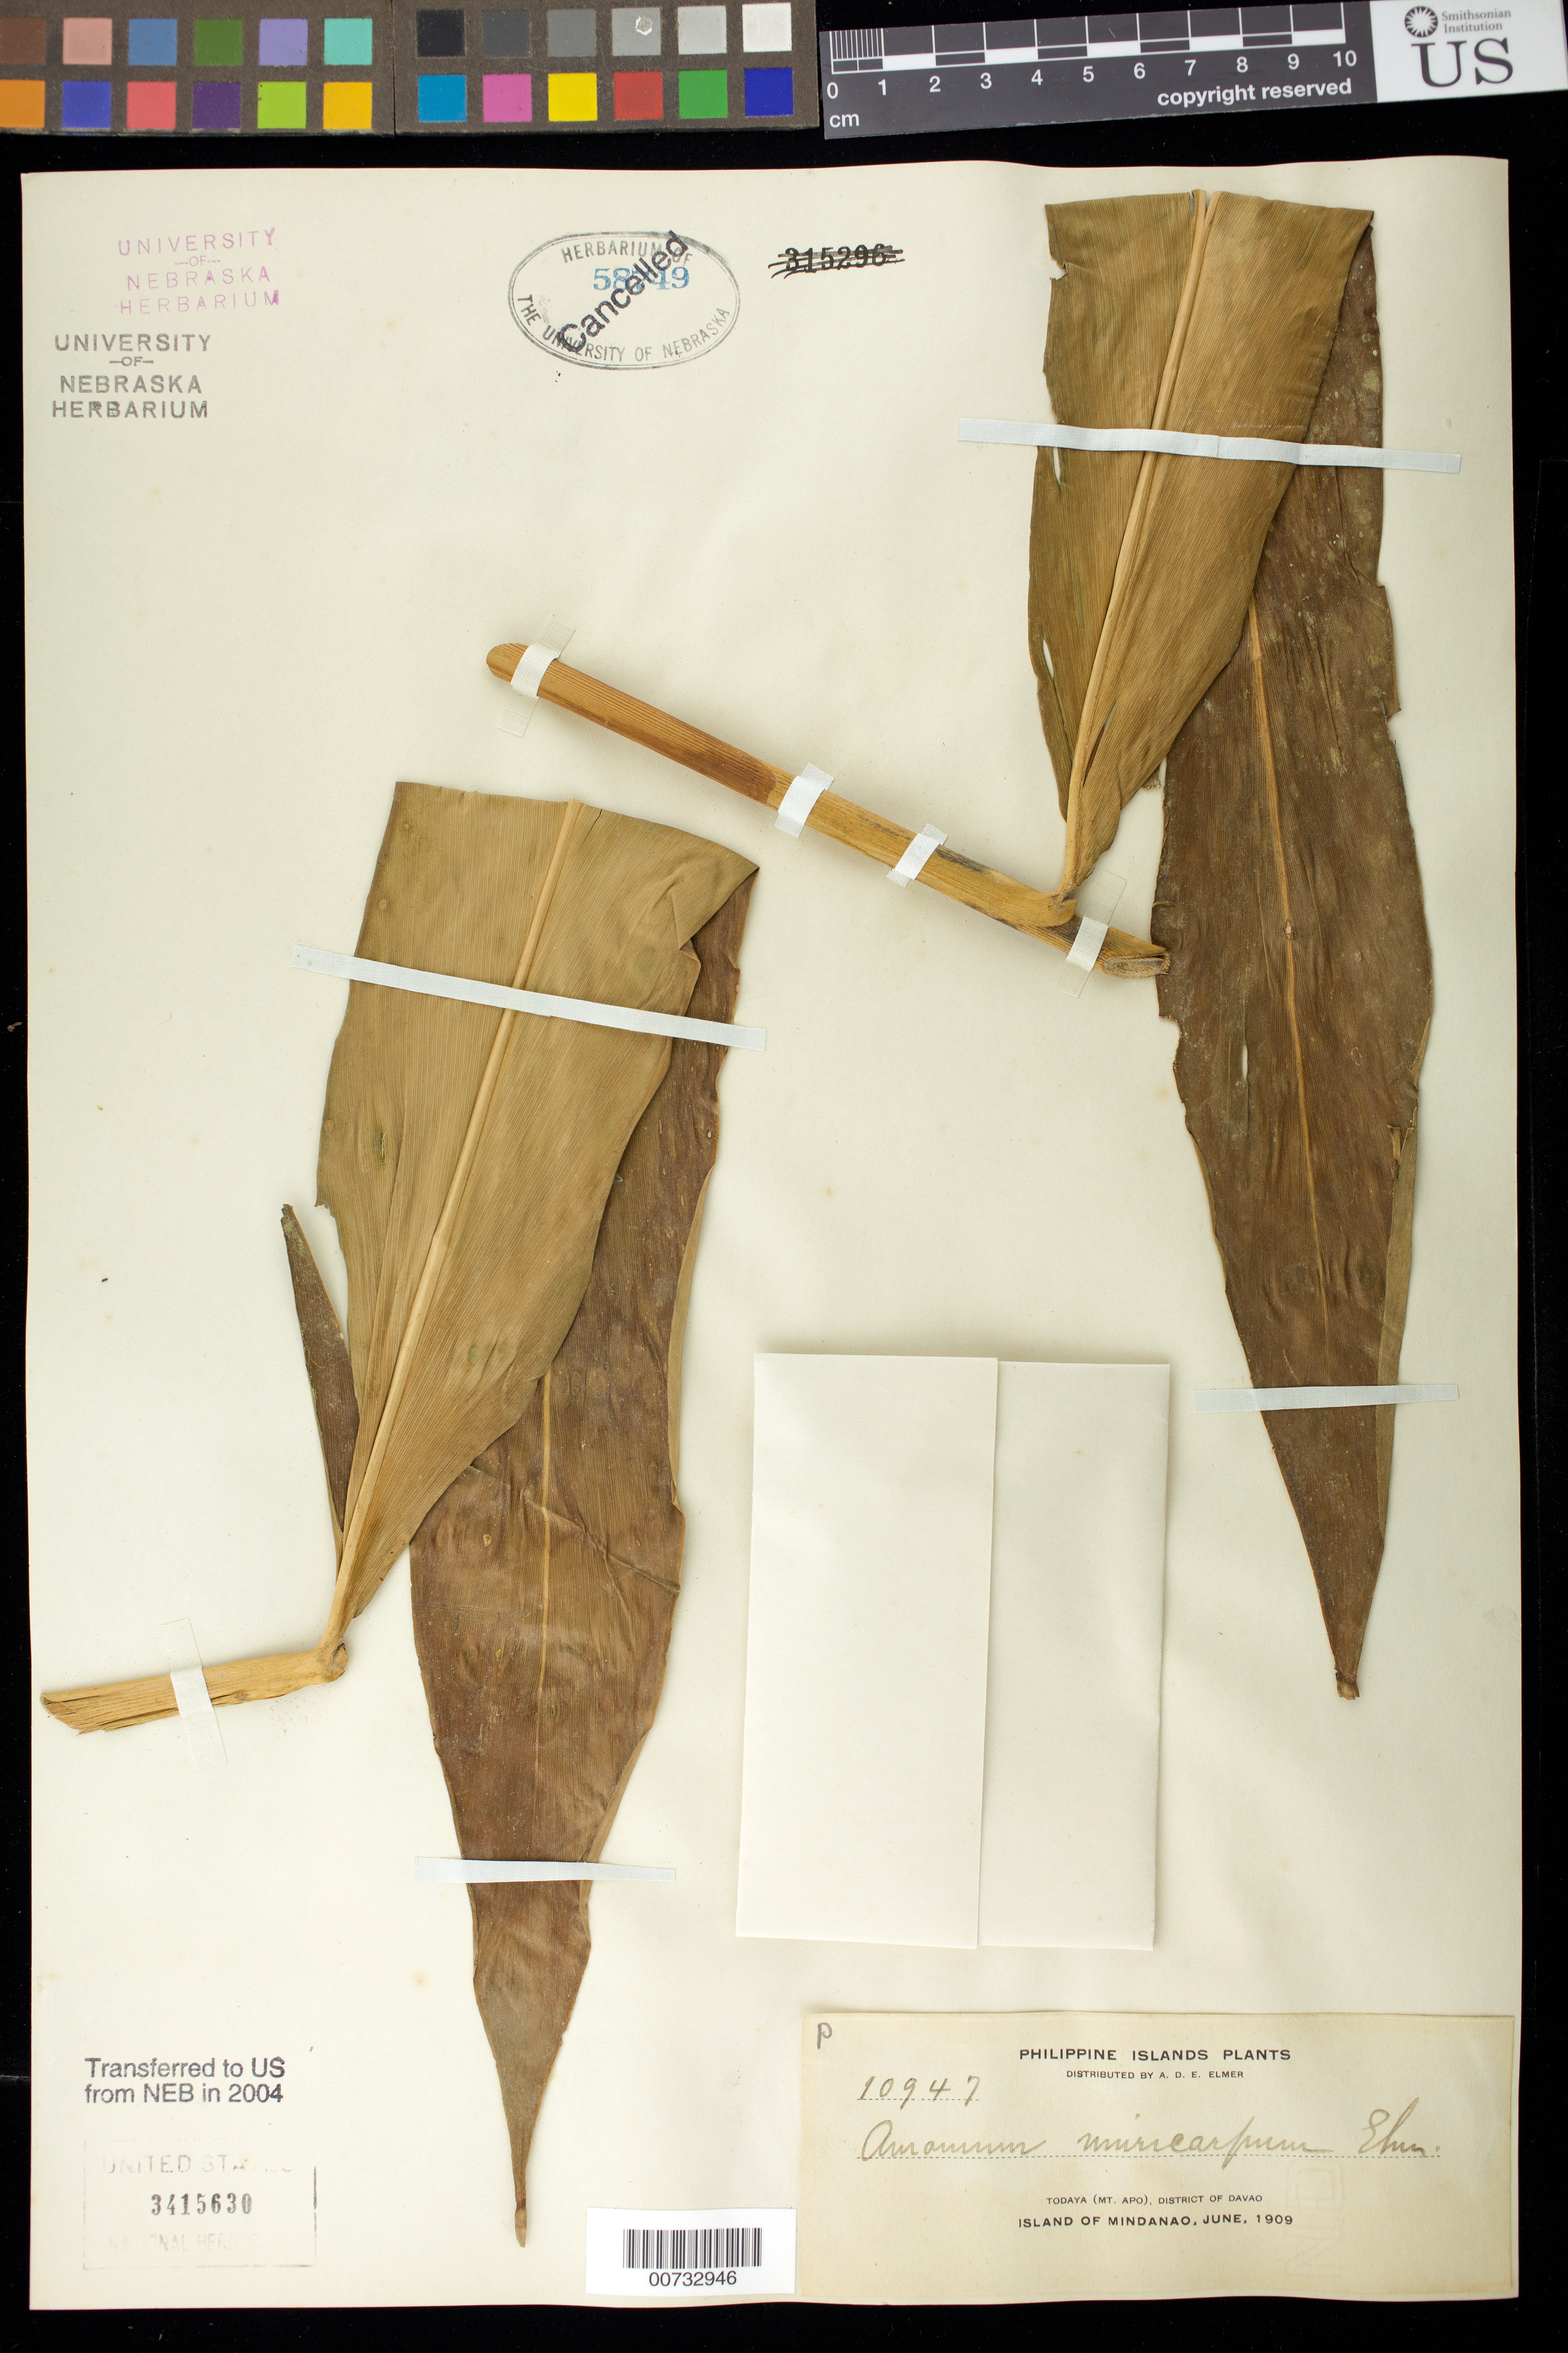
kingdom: Plantae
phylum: Tracheophyta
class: Liliopsida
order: Zingiberales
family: Zingiberaceae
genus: Amomum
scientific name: Amomum muricarpum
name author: Elmer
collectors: A. D. E. Elmer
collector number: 10947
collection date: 1909-06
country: Philippines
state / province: Davao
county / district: Davao del Sur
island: Mindanao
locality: Todaya, Mt Apo.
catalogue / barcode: US 3415630